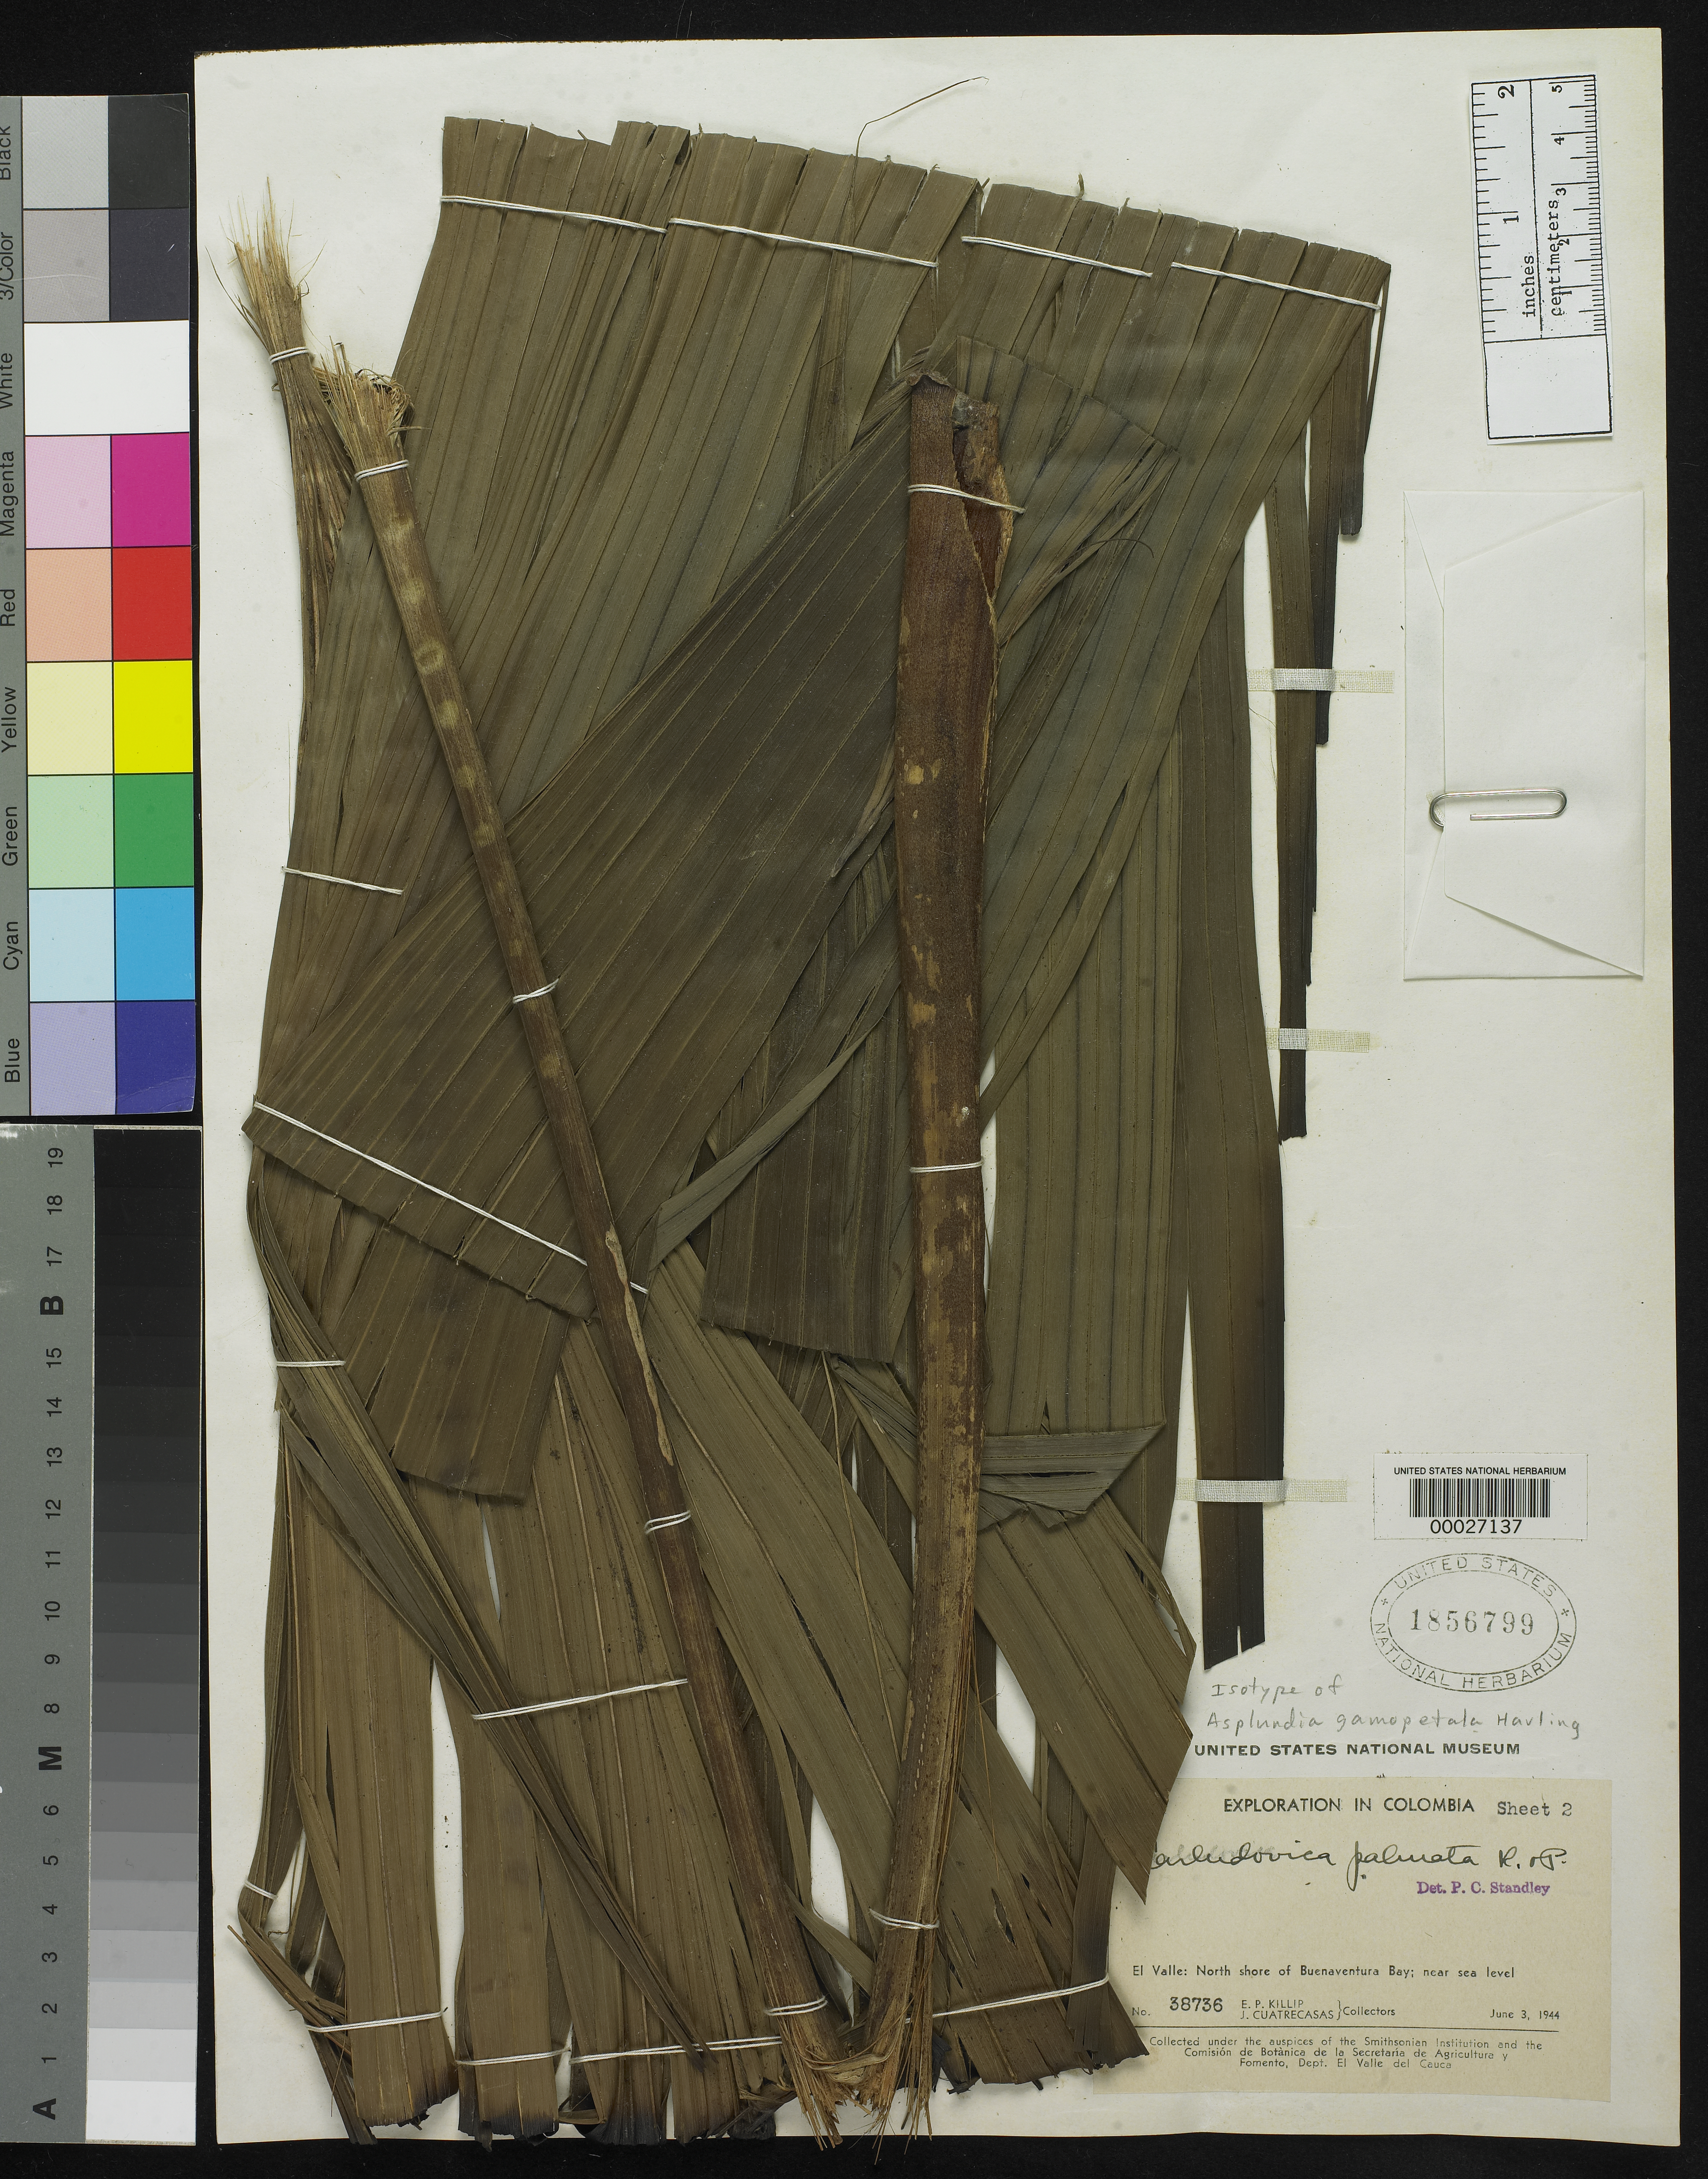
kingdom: Plantae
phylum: Tracheophyta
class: Liliopsida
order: Pandanales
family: Cyclanthaceae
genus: Asplundia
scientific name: Asplundia gamopetala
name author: Harling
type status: Isotype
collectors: E. P. Killip & J. Cuatrecasas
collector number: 38736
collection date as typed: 03 Jun 1944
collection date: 1944-06-03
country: Colombia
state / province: Valle del Cauca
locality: North shore of Buena Ventura Bay.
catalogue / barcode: US 1856799